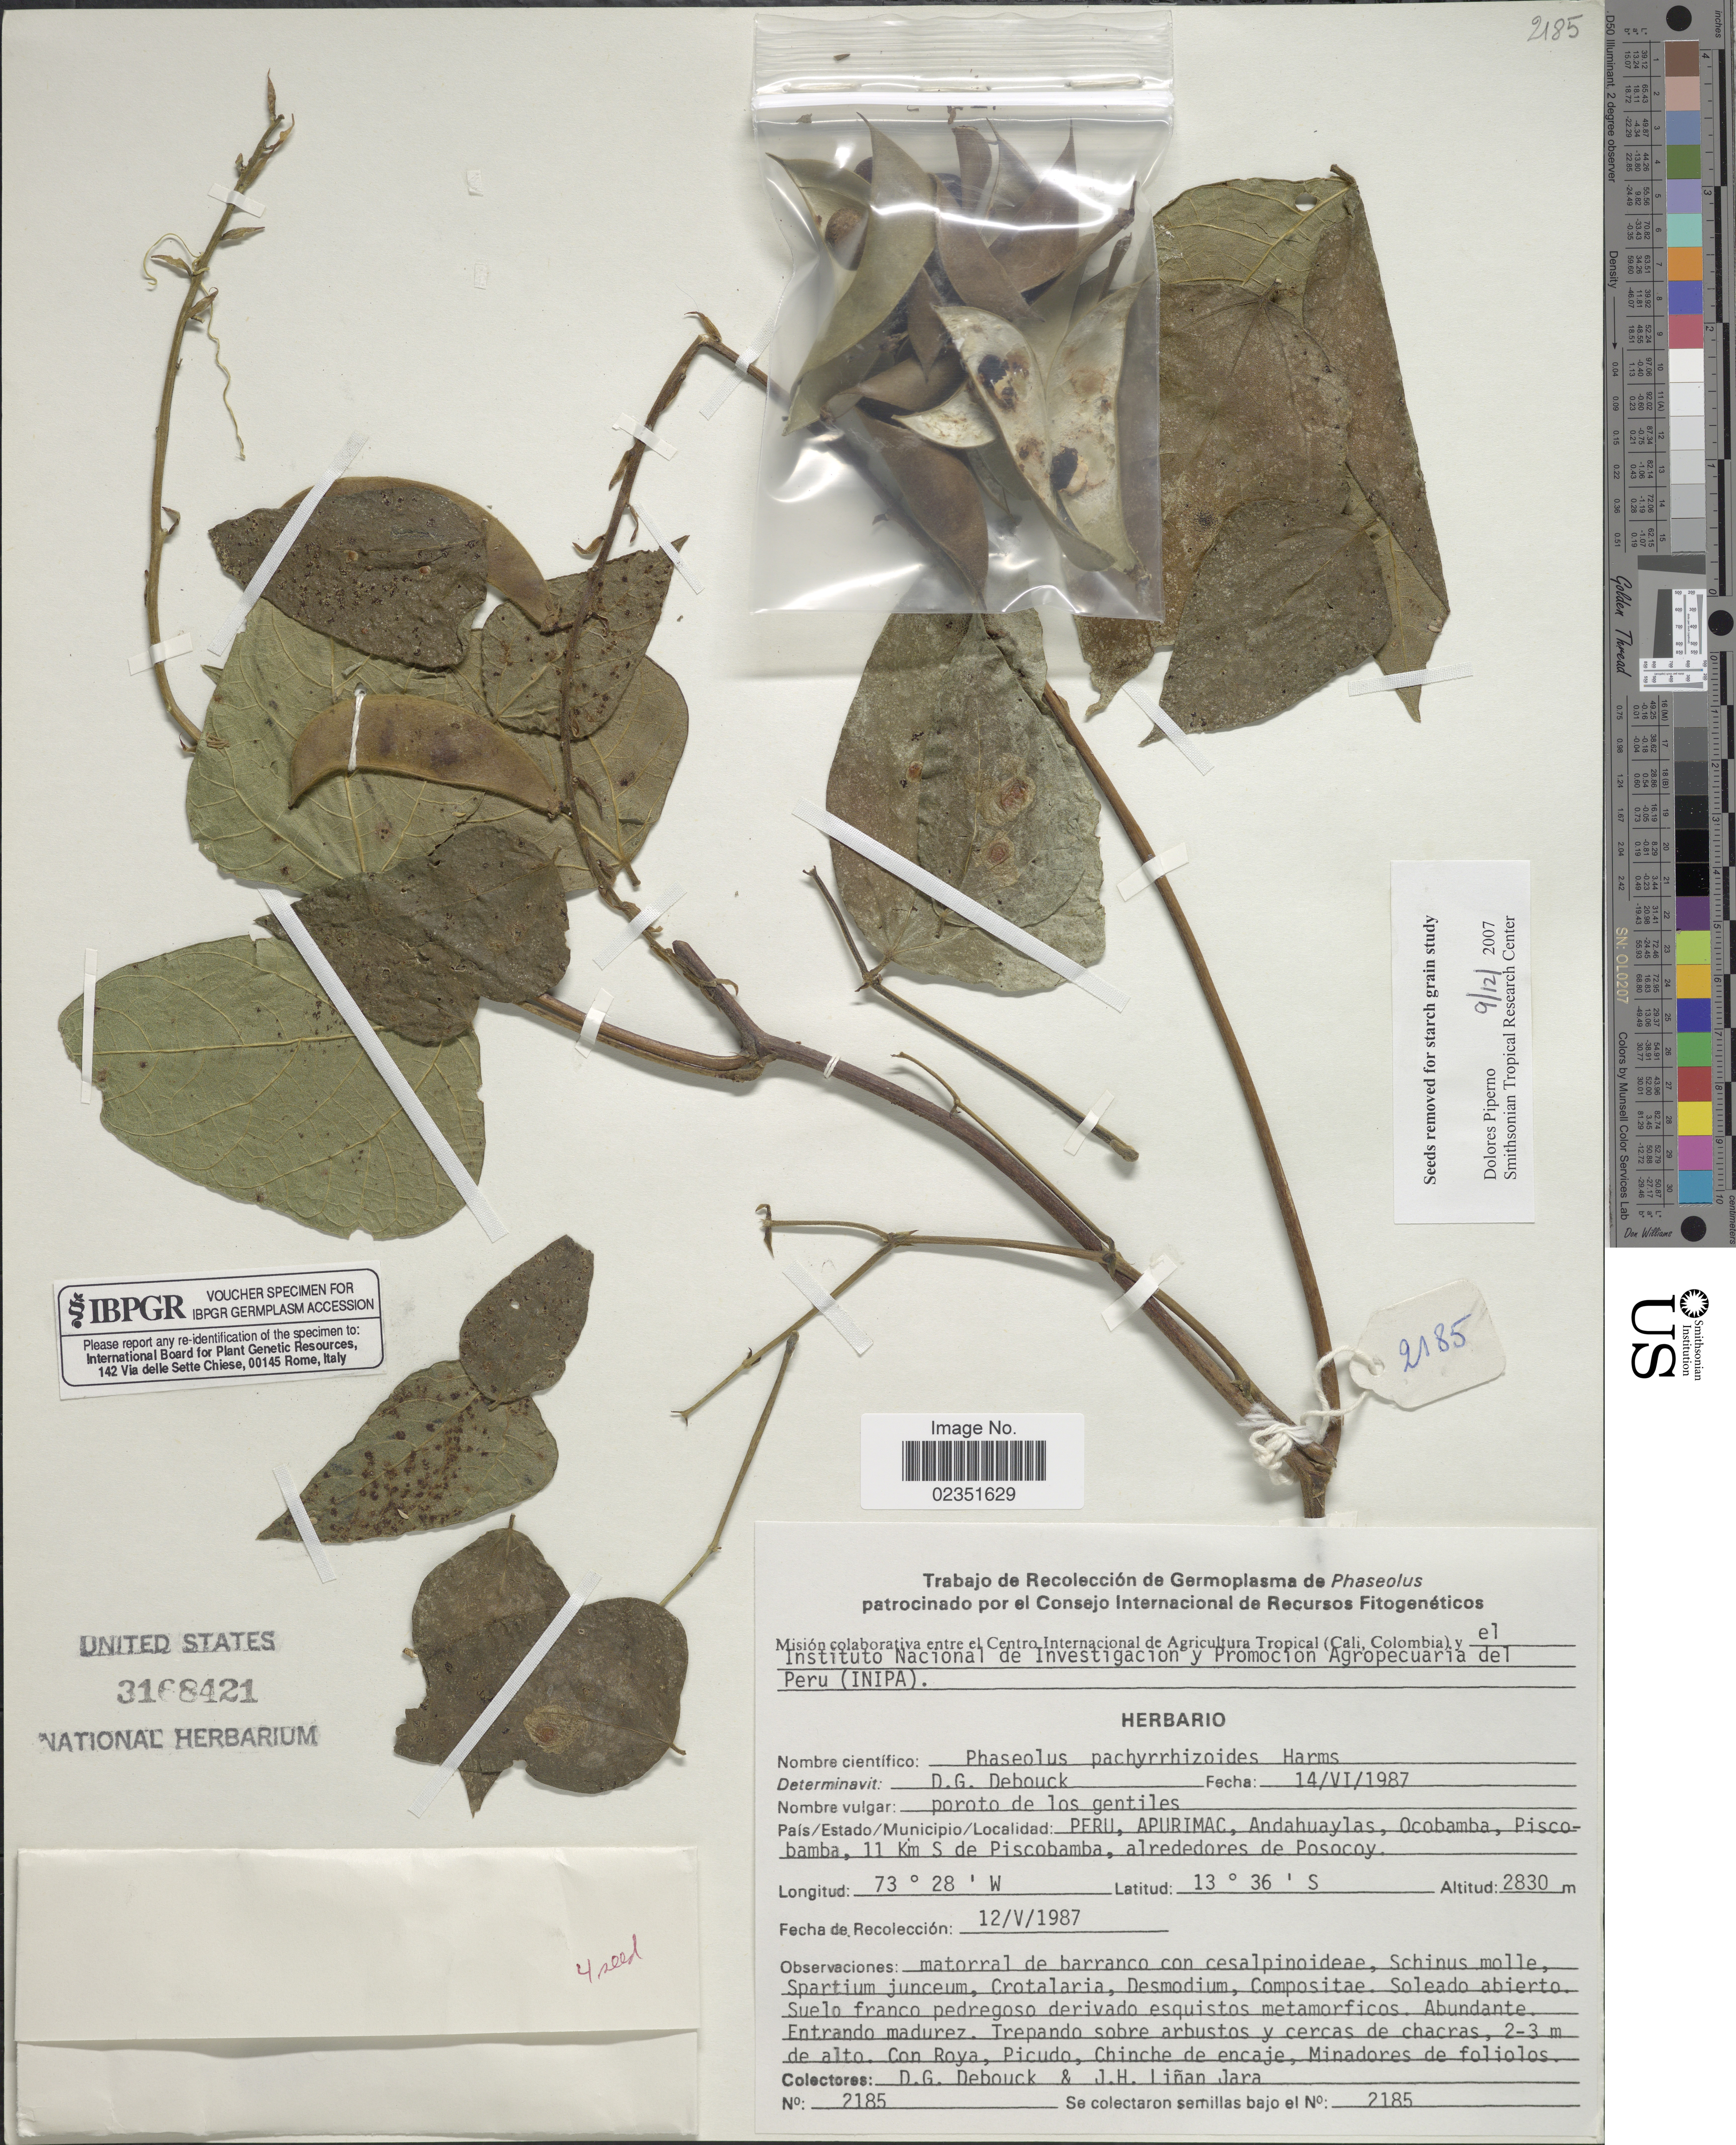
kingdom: Plantae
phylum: Tracheophyta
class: Magnoliopsida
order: Fabales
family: Fabaceae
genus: Phaseolus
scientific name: Phaseolus pachyrrhizoides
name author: Harms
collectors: D. Debouck & J. Liñan Jara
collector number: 2185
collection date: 1987-05-12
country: Peru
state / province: Apurímac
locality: Andahuaylas, Ocobamba, Piscobamba, 11 Km S de Piscobamba, alrededores de Posocoy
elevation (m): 2830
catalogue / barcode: US 3168421